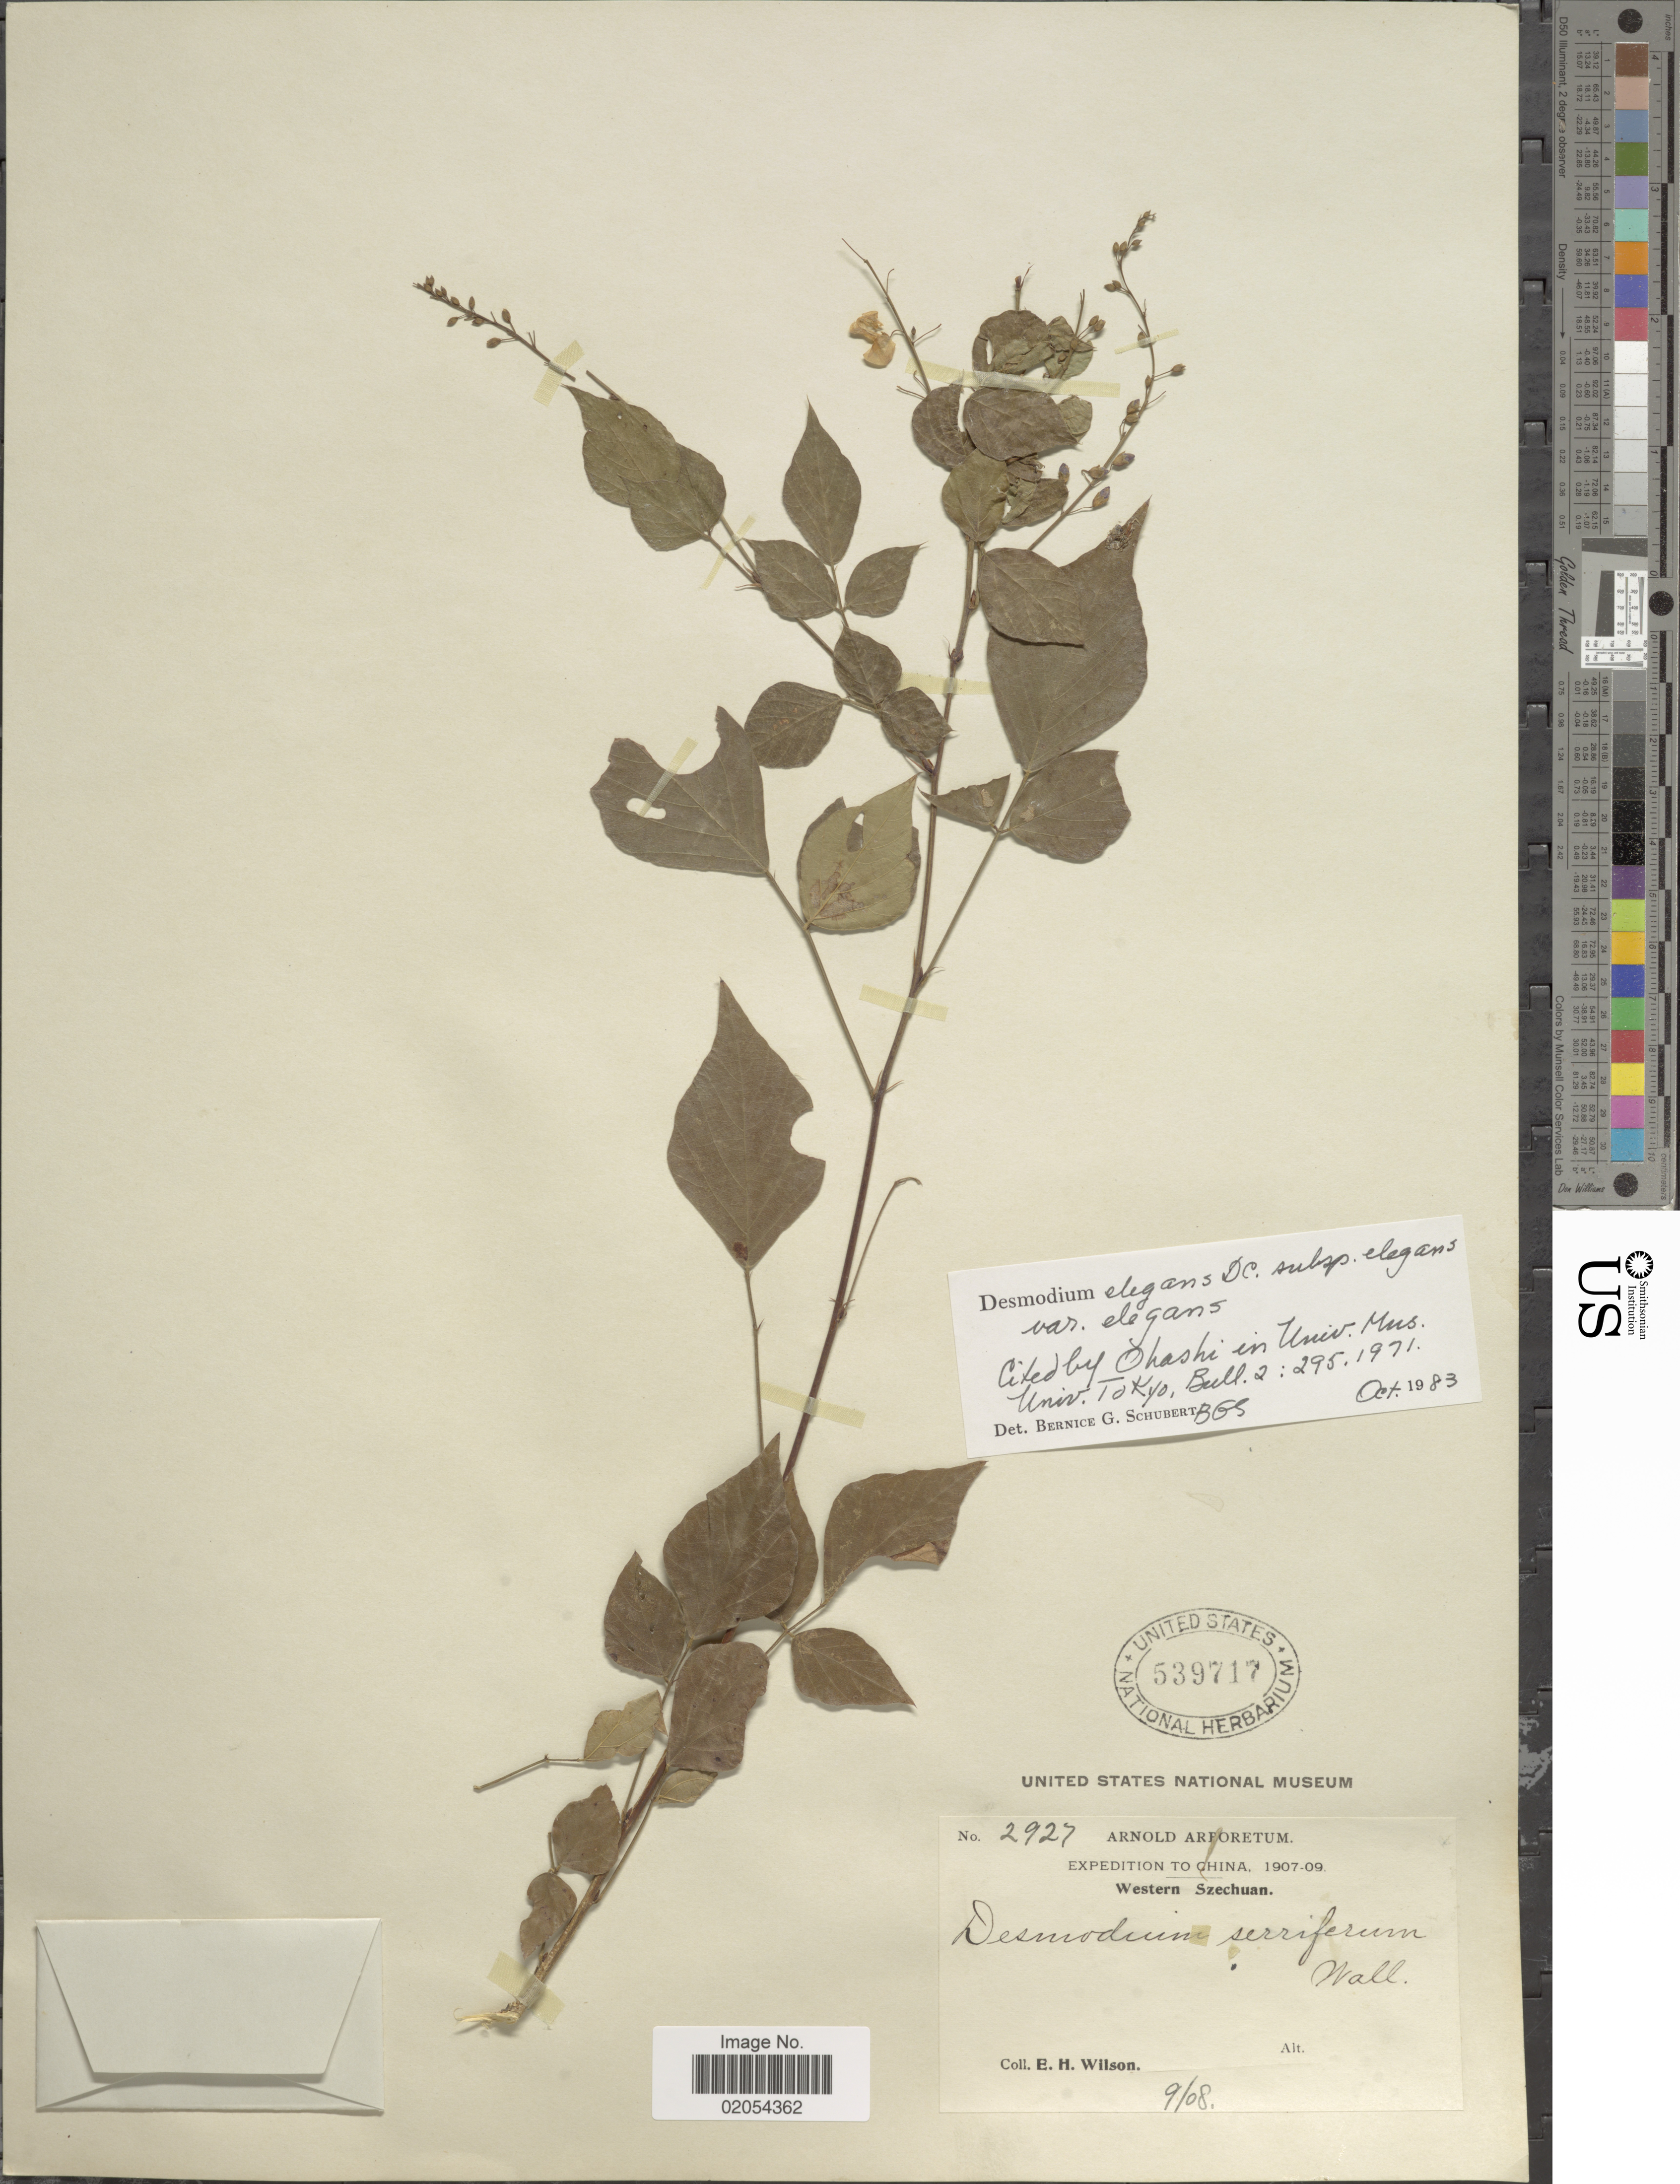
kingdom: Plantae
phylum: Tracheophyta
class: Magnoliopsida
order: Fabales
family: Fabaceae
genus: Sunhangia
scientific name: Sunhangia elegans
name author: (DC.) H. Ohashi & K. Ohashi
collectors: E. Wilson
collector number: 2927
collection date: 1908-09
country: China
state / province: Sichuan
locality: Western Szechuan.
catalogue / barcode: US 539717